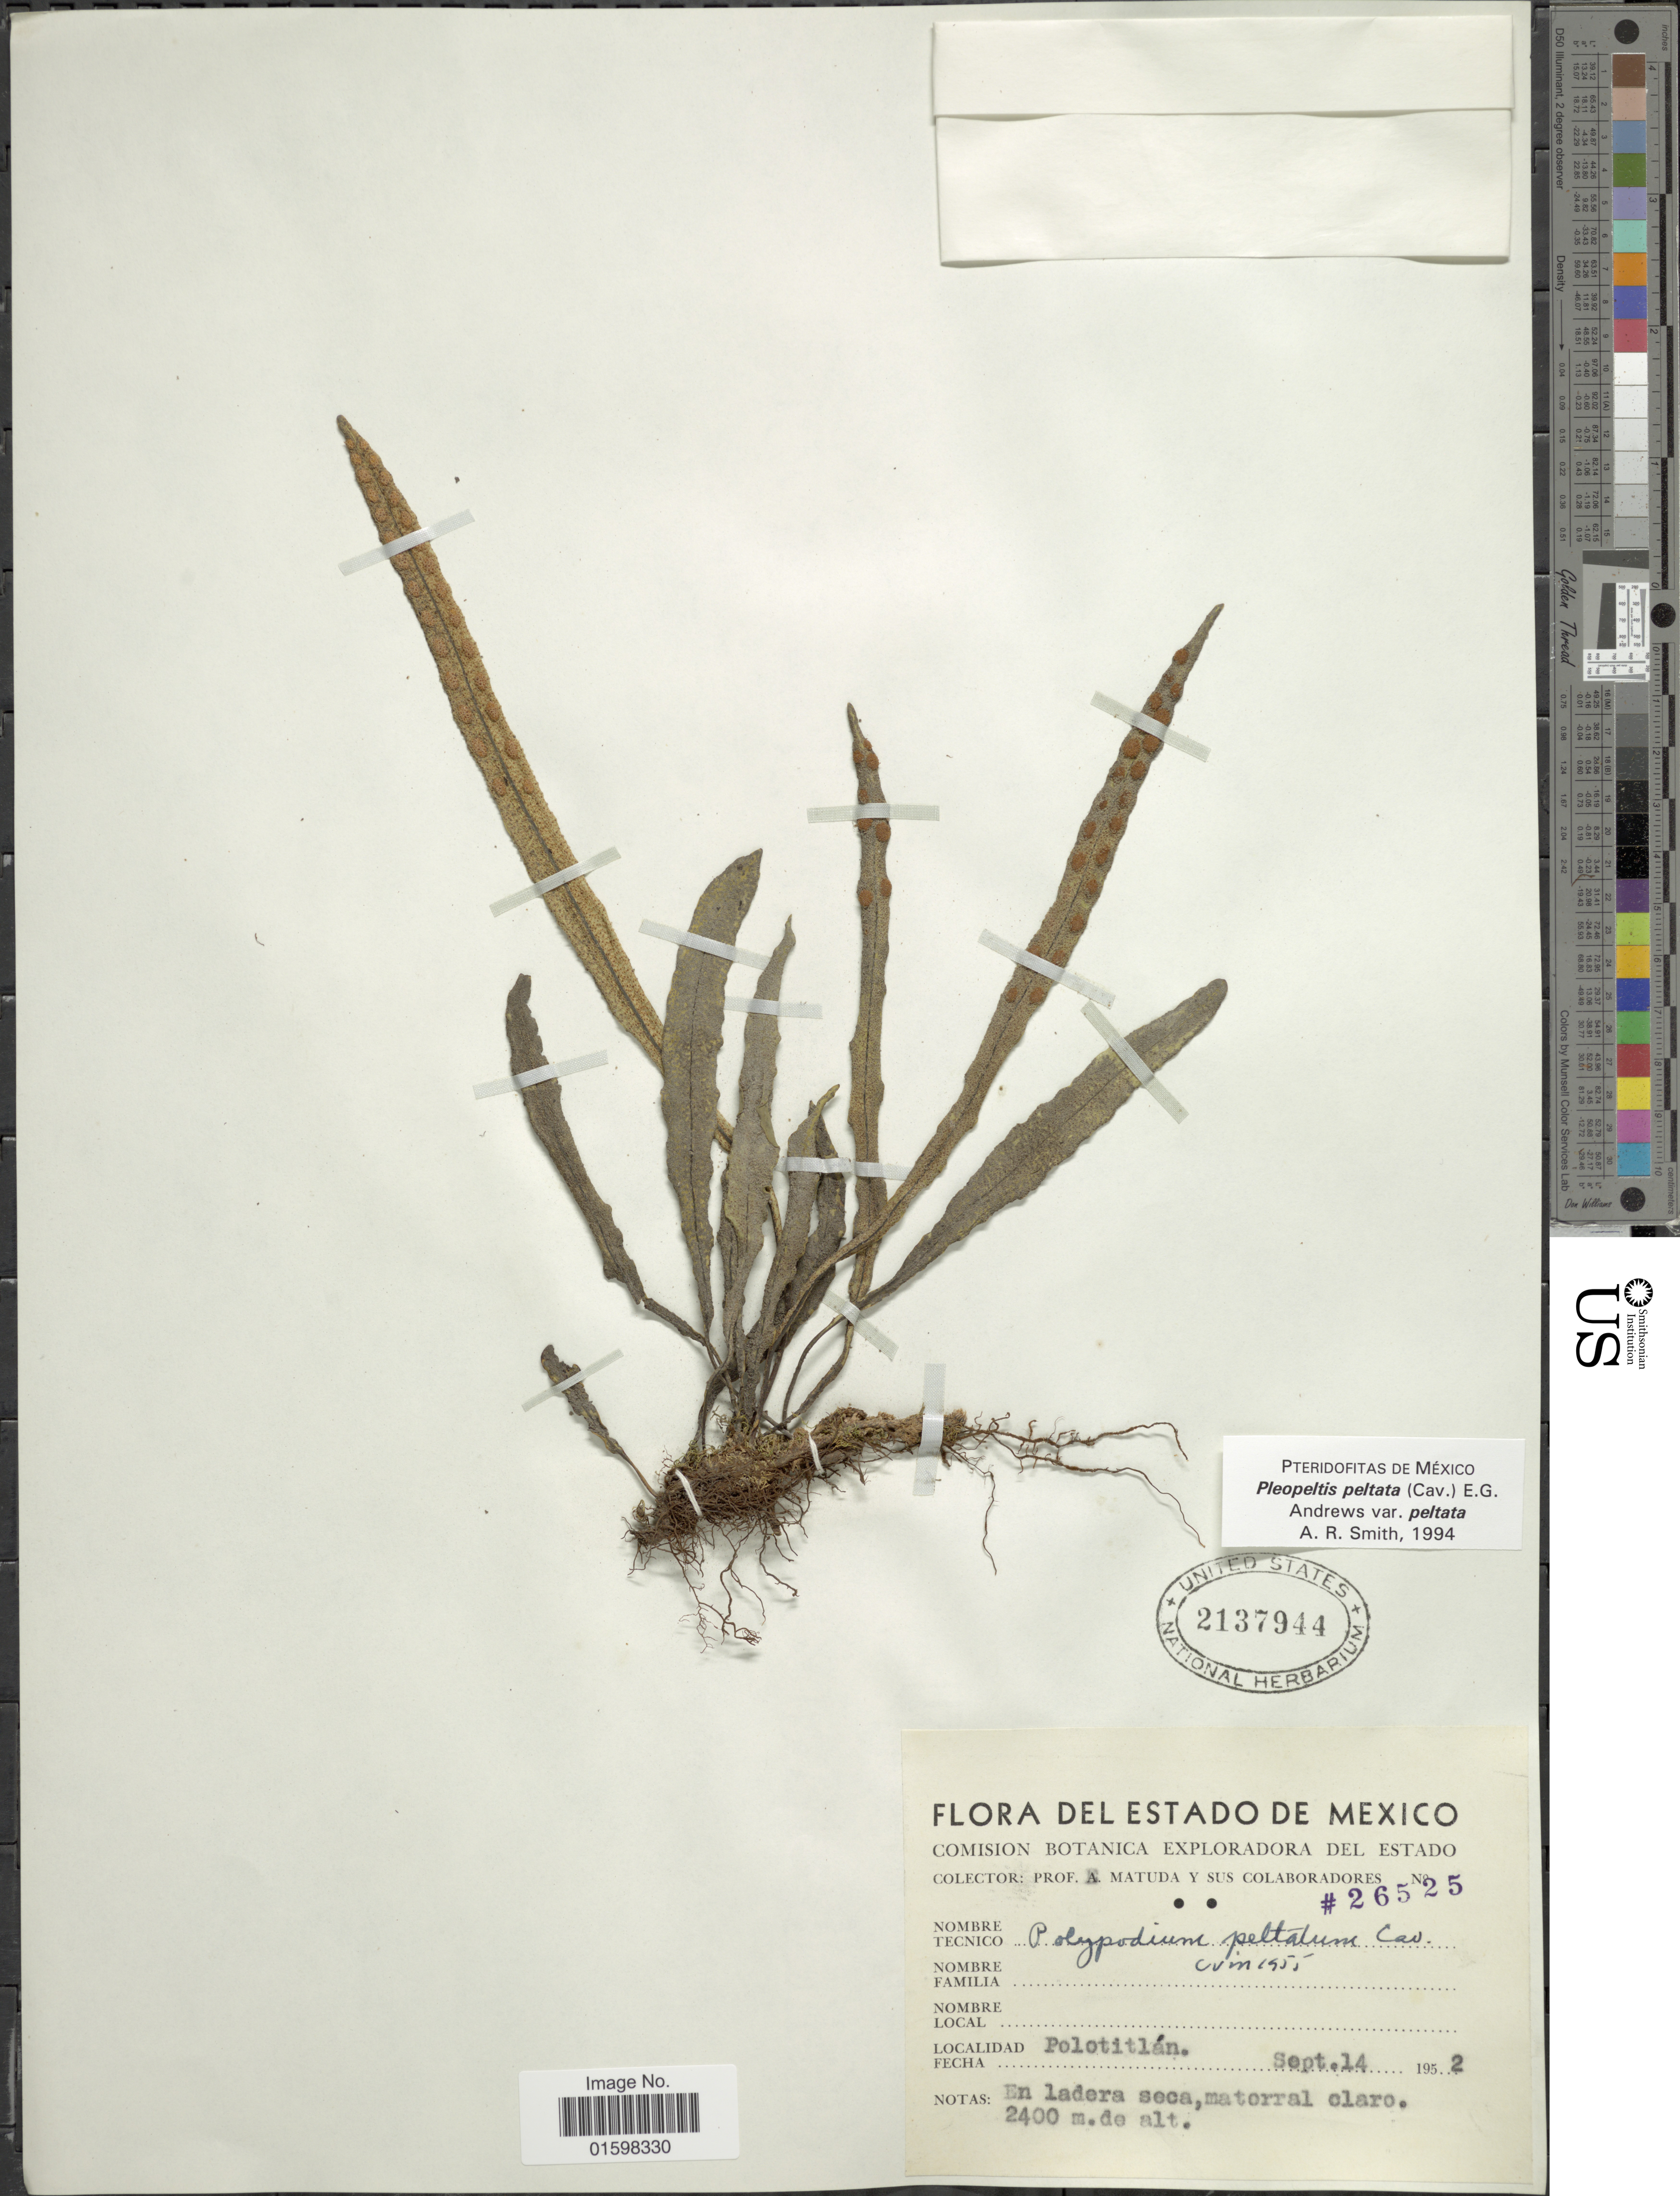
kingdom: Plantae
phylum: Tracheophyta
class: Polypodiopsida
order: Polypodiales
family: Polypodiaceae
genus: Pleopeltis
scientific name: Pleopeltis polylepis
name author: (Roem. ex Kunze) T. Moore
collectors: A. Matuda & et al.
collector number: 26525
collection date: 1952-09-14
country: Mexico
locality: Polotitlan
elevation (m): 2400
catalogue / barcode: US 2137944